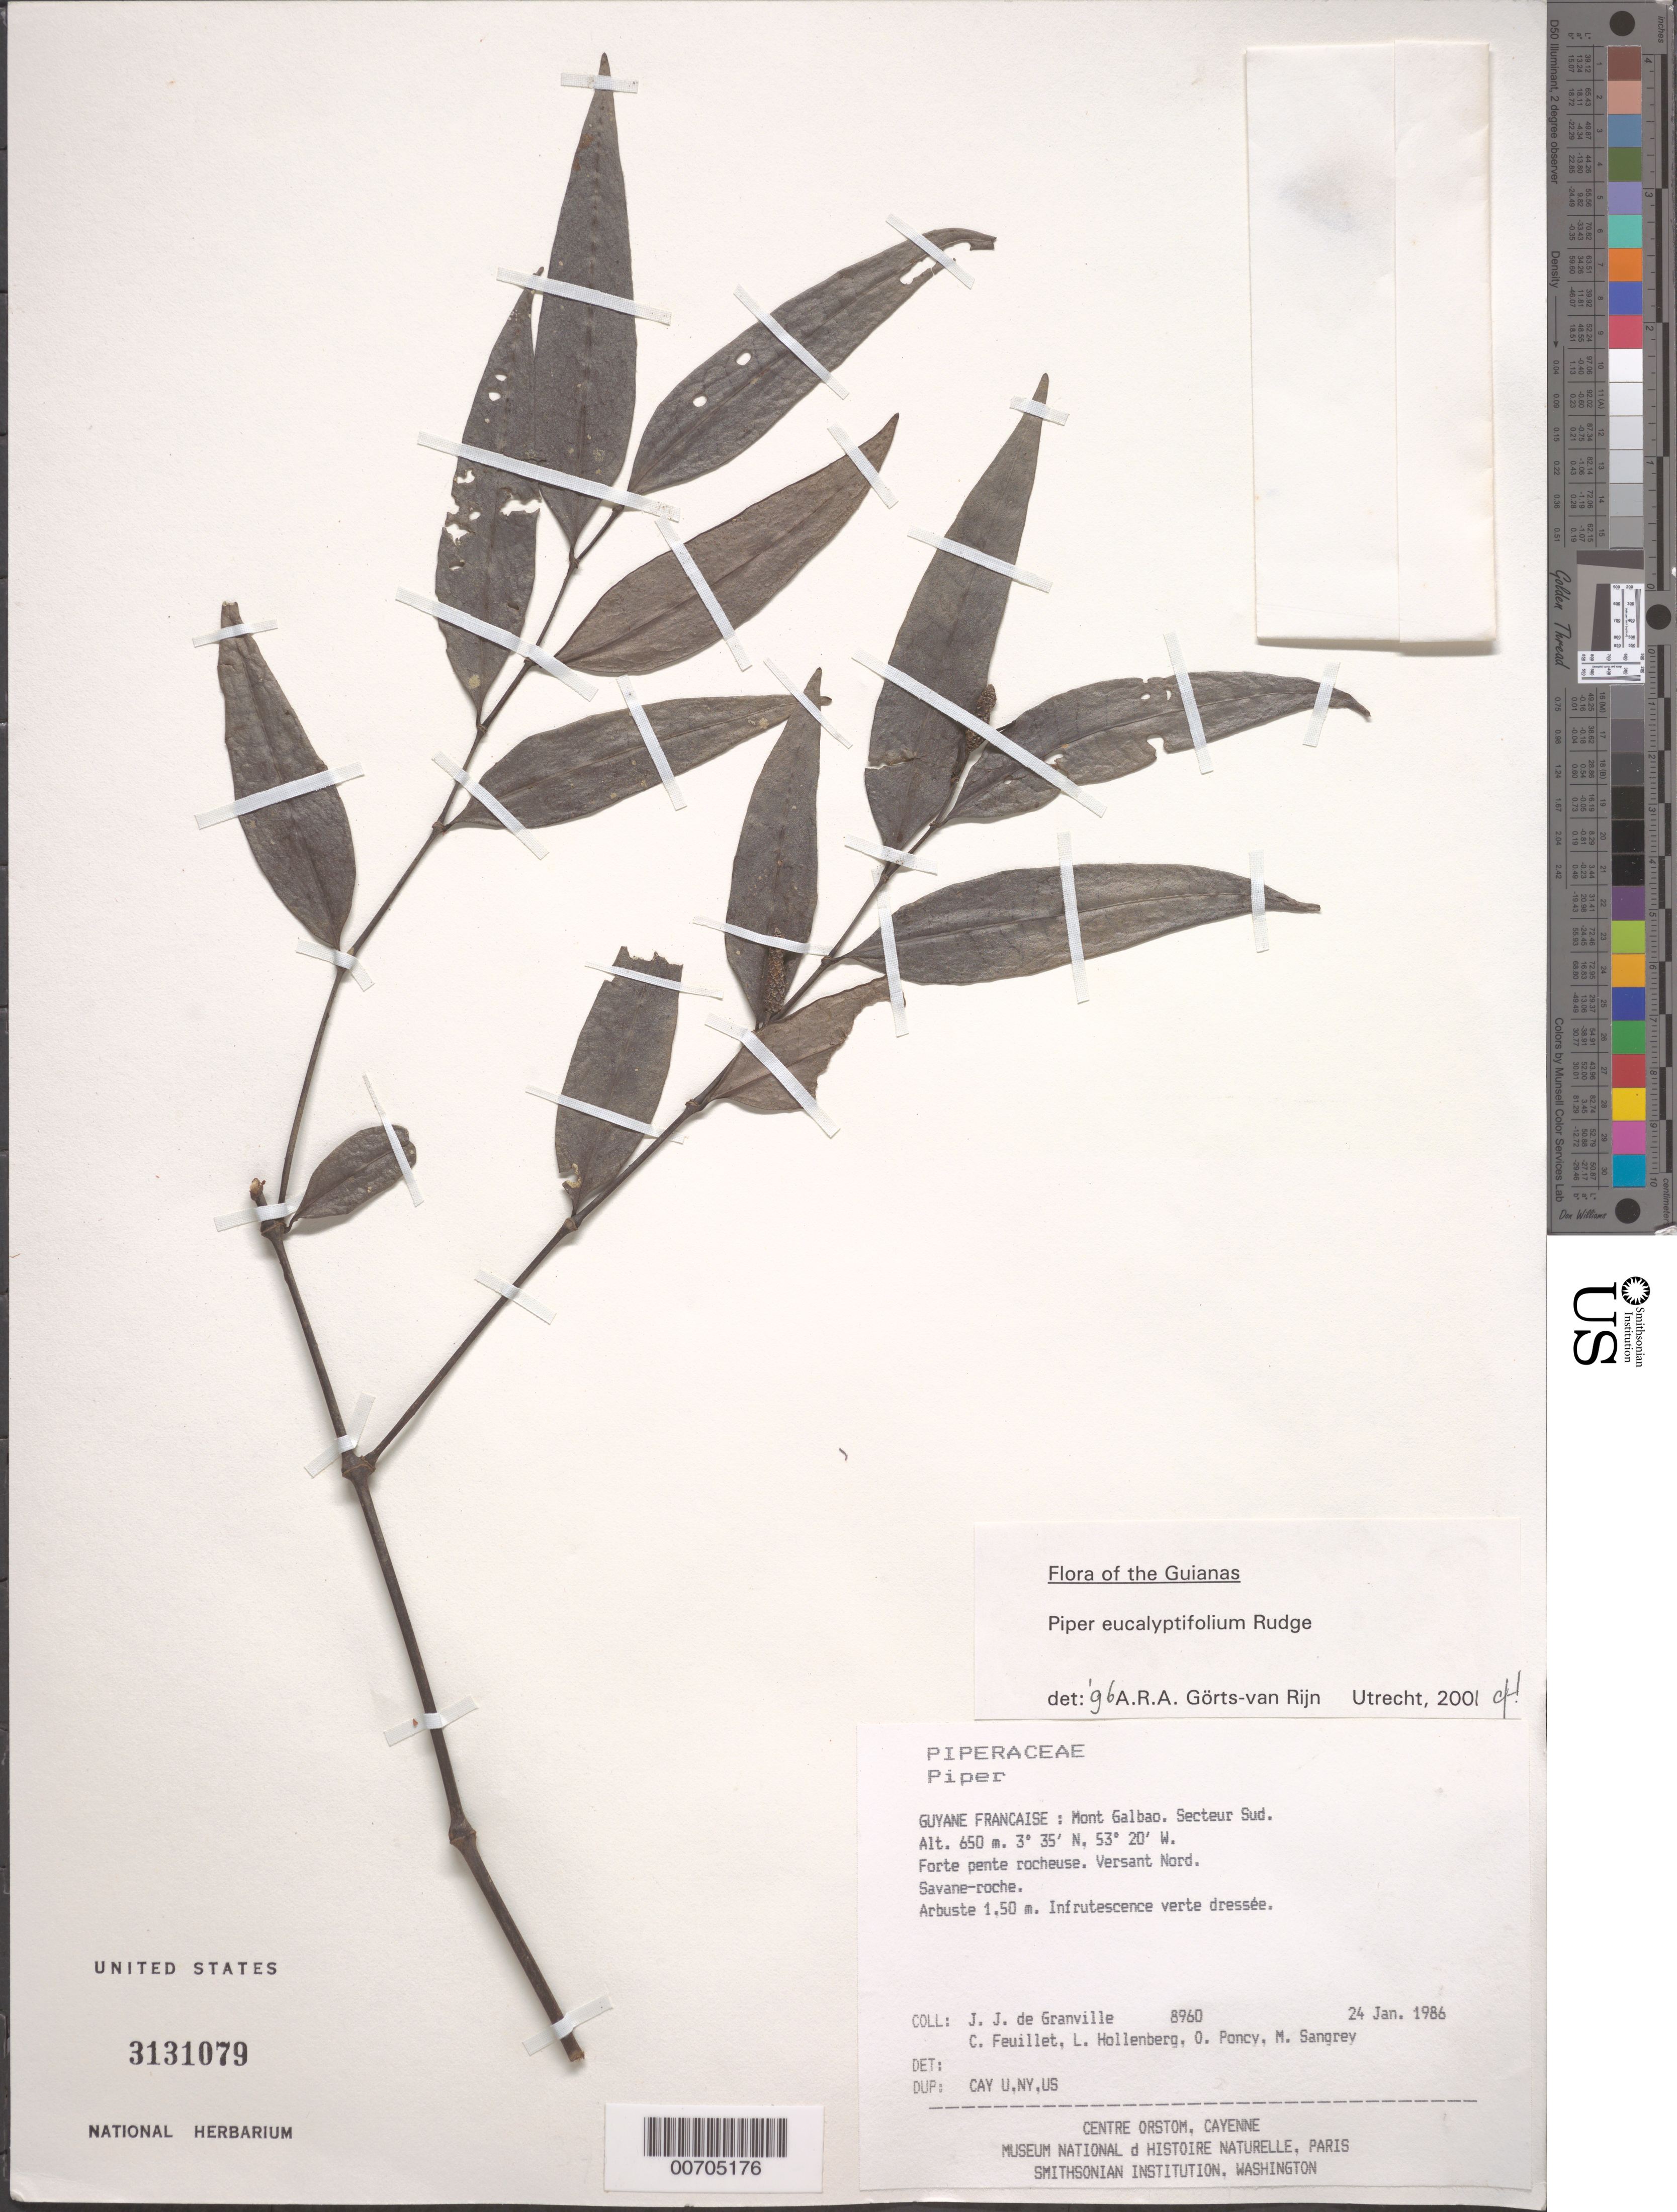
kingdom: Plantae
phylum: Tracheophyta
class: Magnoliopsida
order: Piperales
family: Piperaceae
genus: Piper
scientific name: Piper eucalyptifolium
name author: Rudge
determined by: Görts-van Rijn, A. R. A.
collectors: J.-J. de Granville, C. Feuillet, L. Hollenberg, O. Poncy & M. S. Sangrey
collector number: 8960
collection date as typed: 24-Jan-86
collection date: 1986-01-24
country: French Guiana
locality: Mont Galbao. Secteur Sud. Versant Nord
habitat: Savane-roche. Forte pente rocheuse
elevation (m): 650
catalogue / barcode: US 3131079